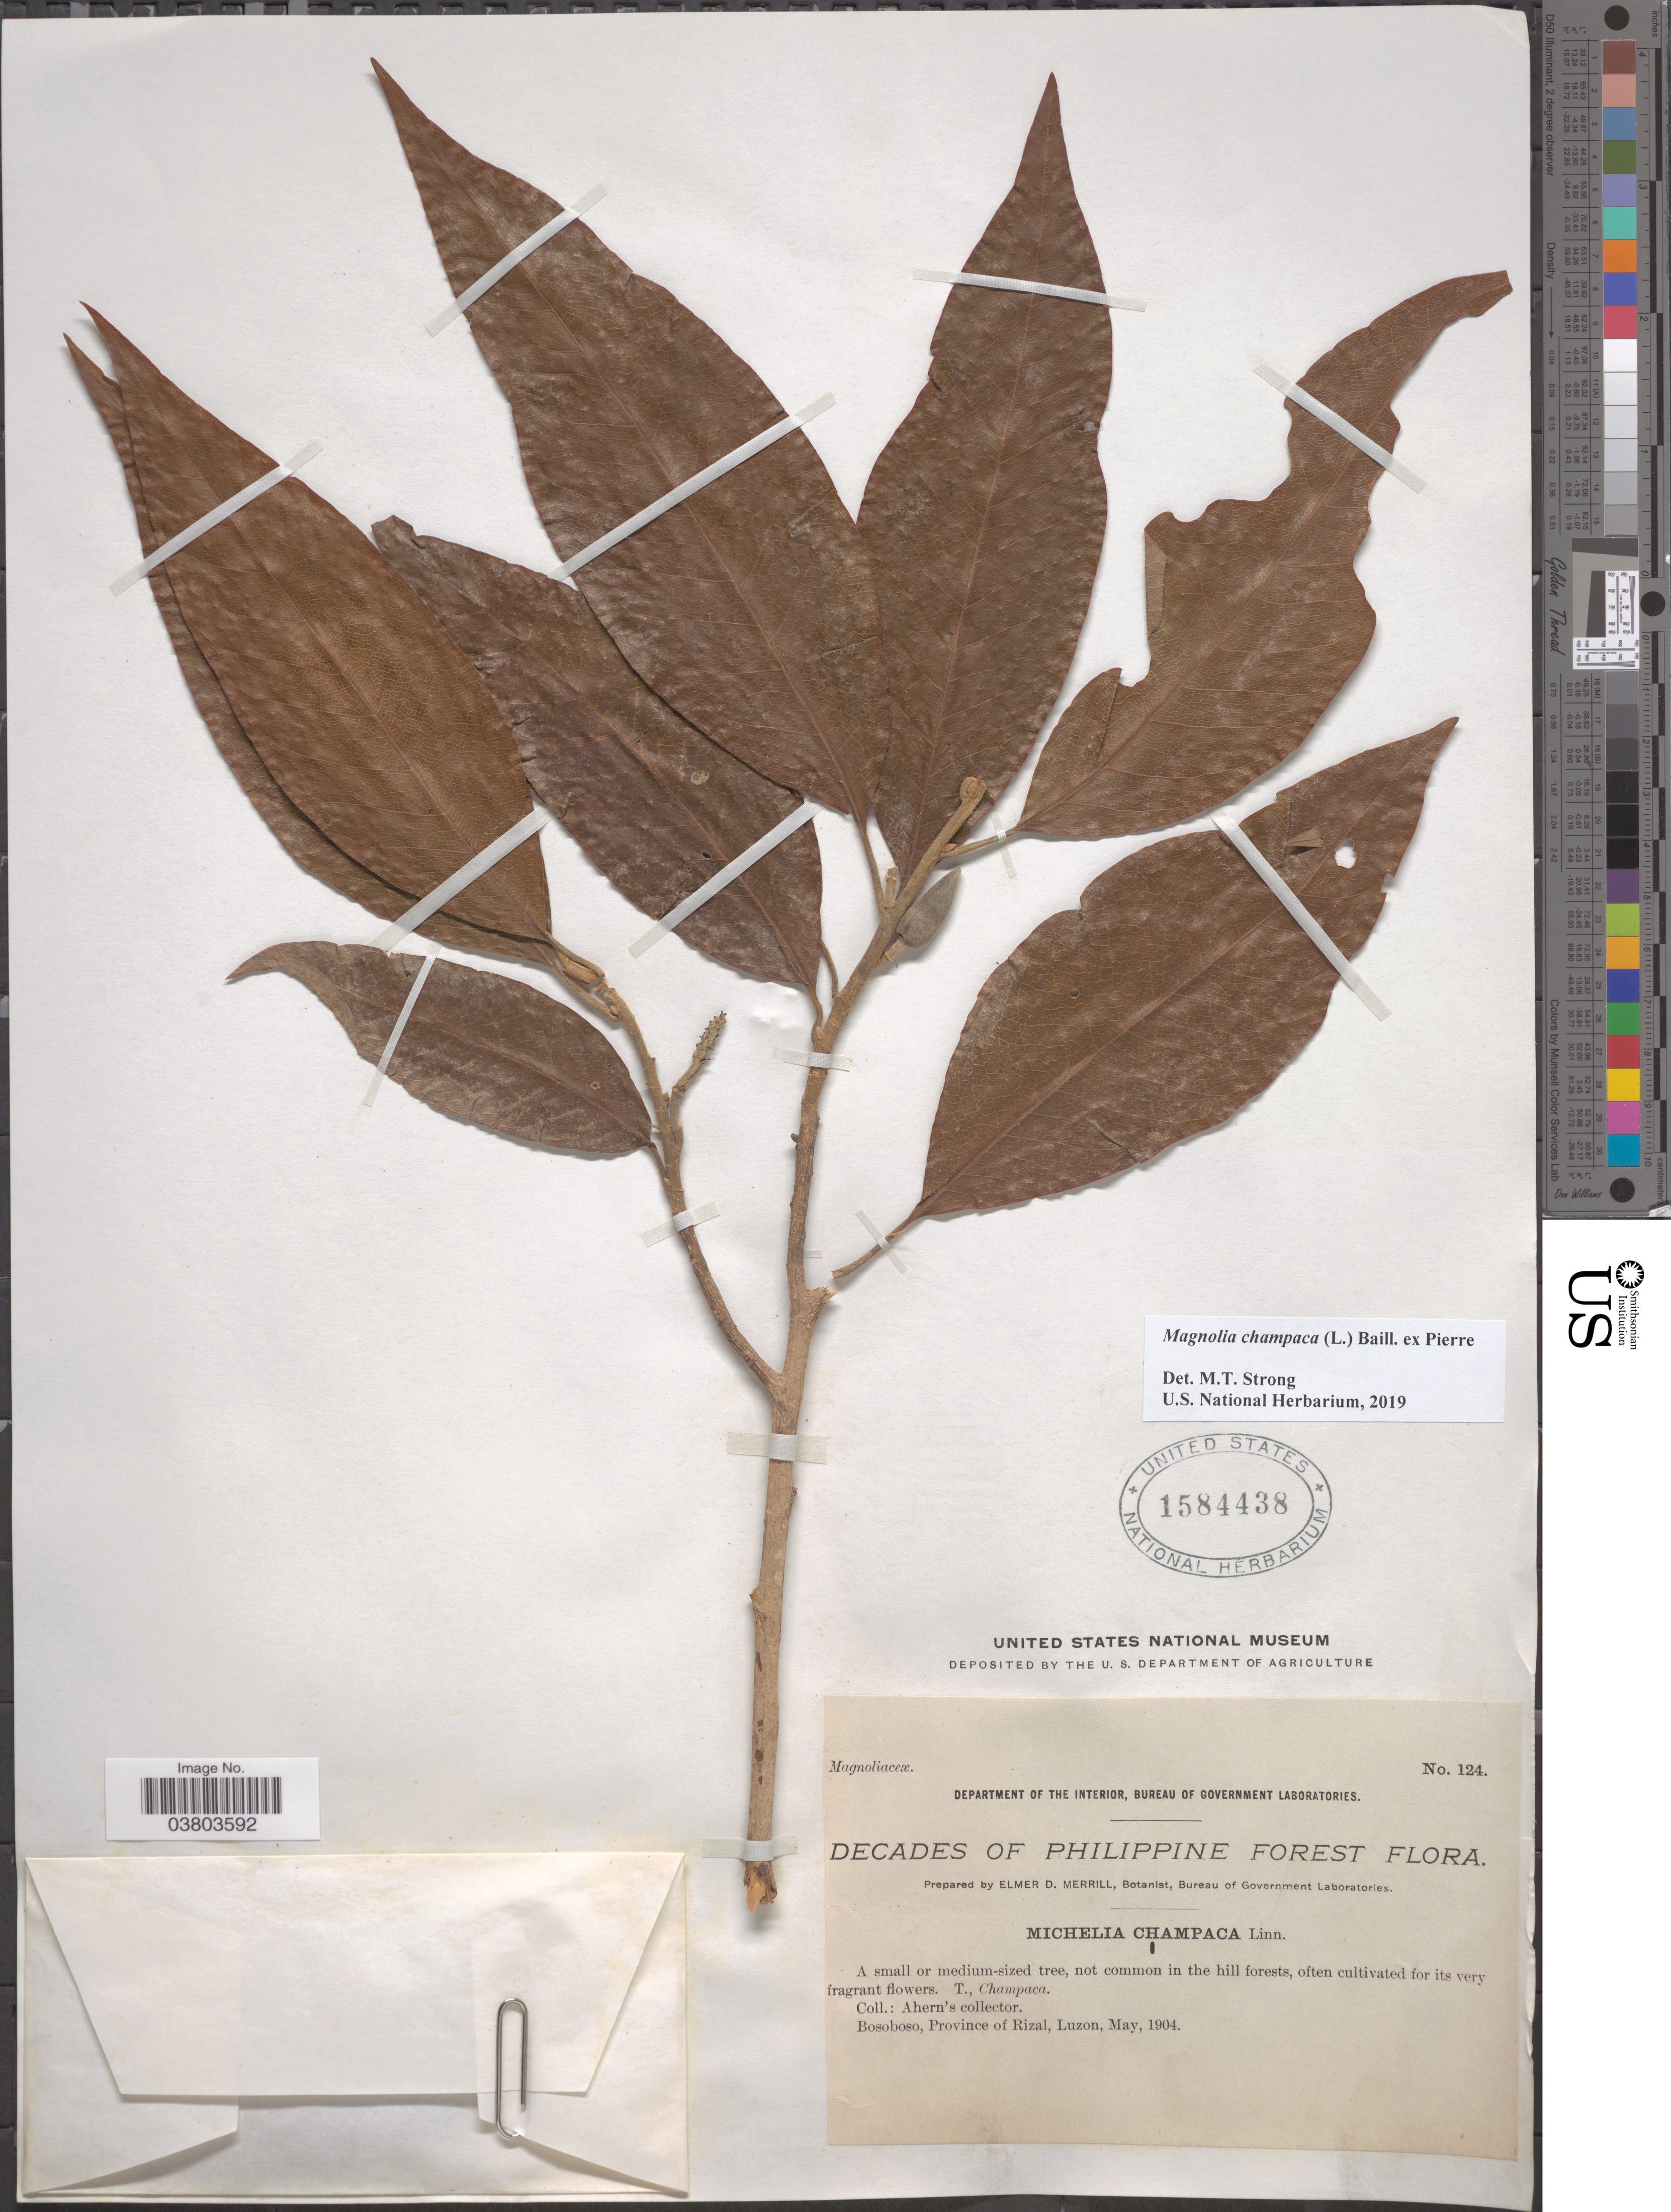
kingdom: Plantae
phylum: Tracheophyta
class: Magnoliopsida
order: Magnoliales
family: Magnoliaceae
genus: Magnolia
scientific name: Magnolia champaca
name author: (L.) Baill. ex Pierre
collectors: Ahern's collector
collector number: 124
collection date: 1904-05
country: Philippines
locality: Bosoboso, Province of Rizal, Luzon.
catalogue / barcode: US 1584438